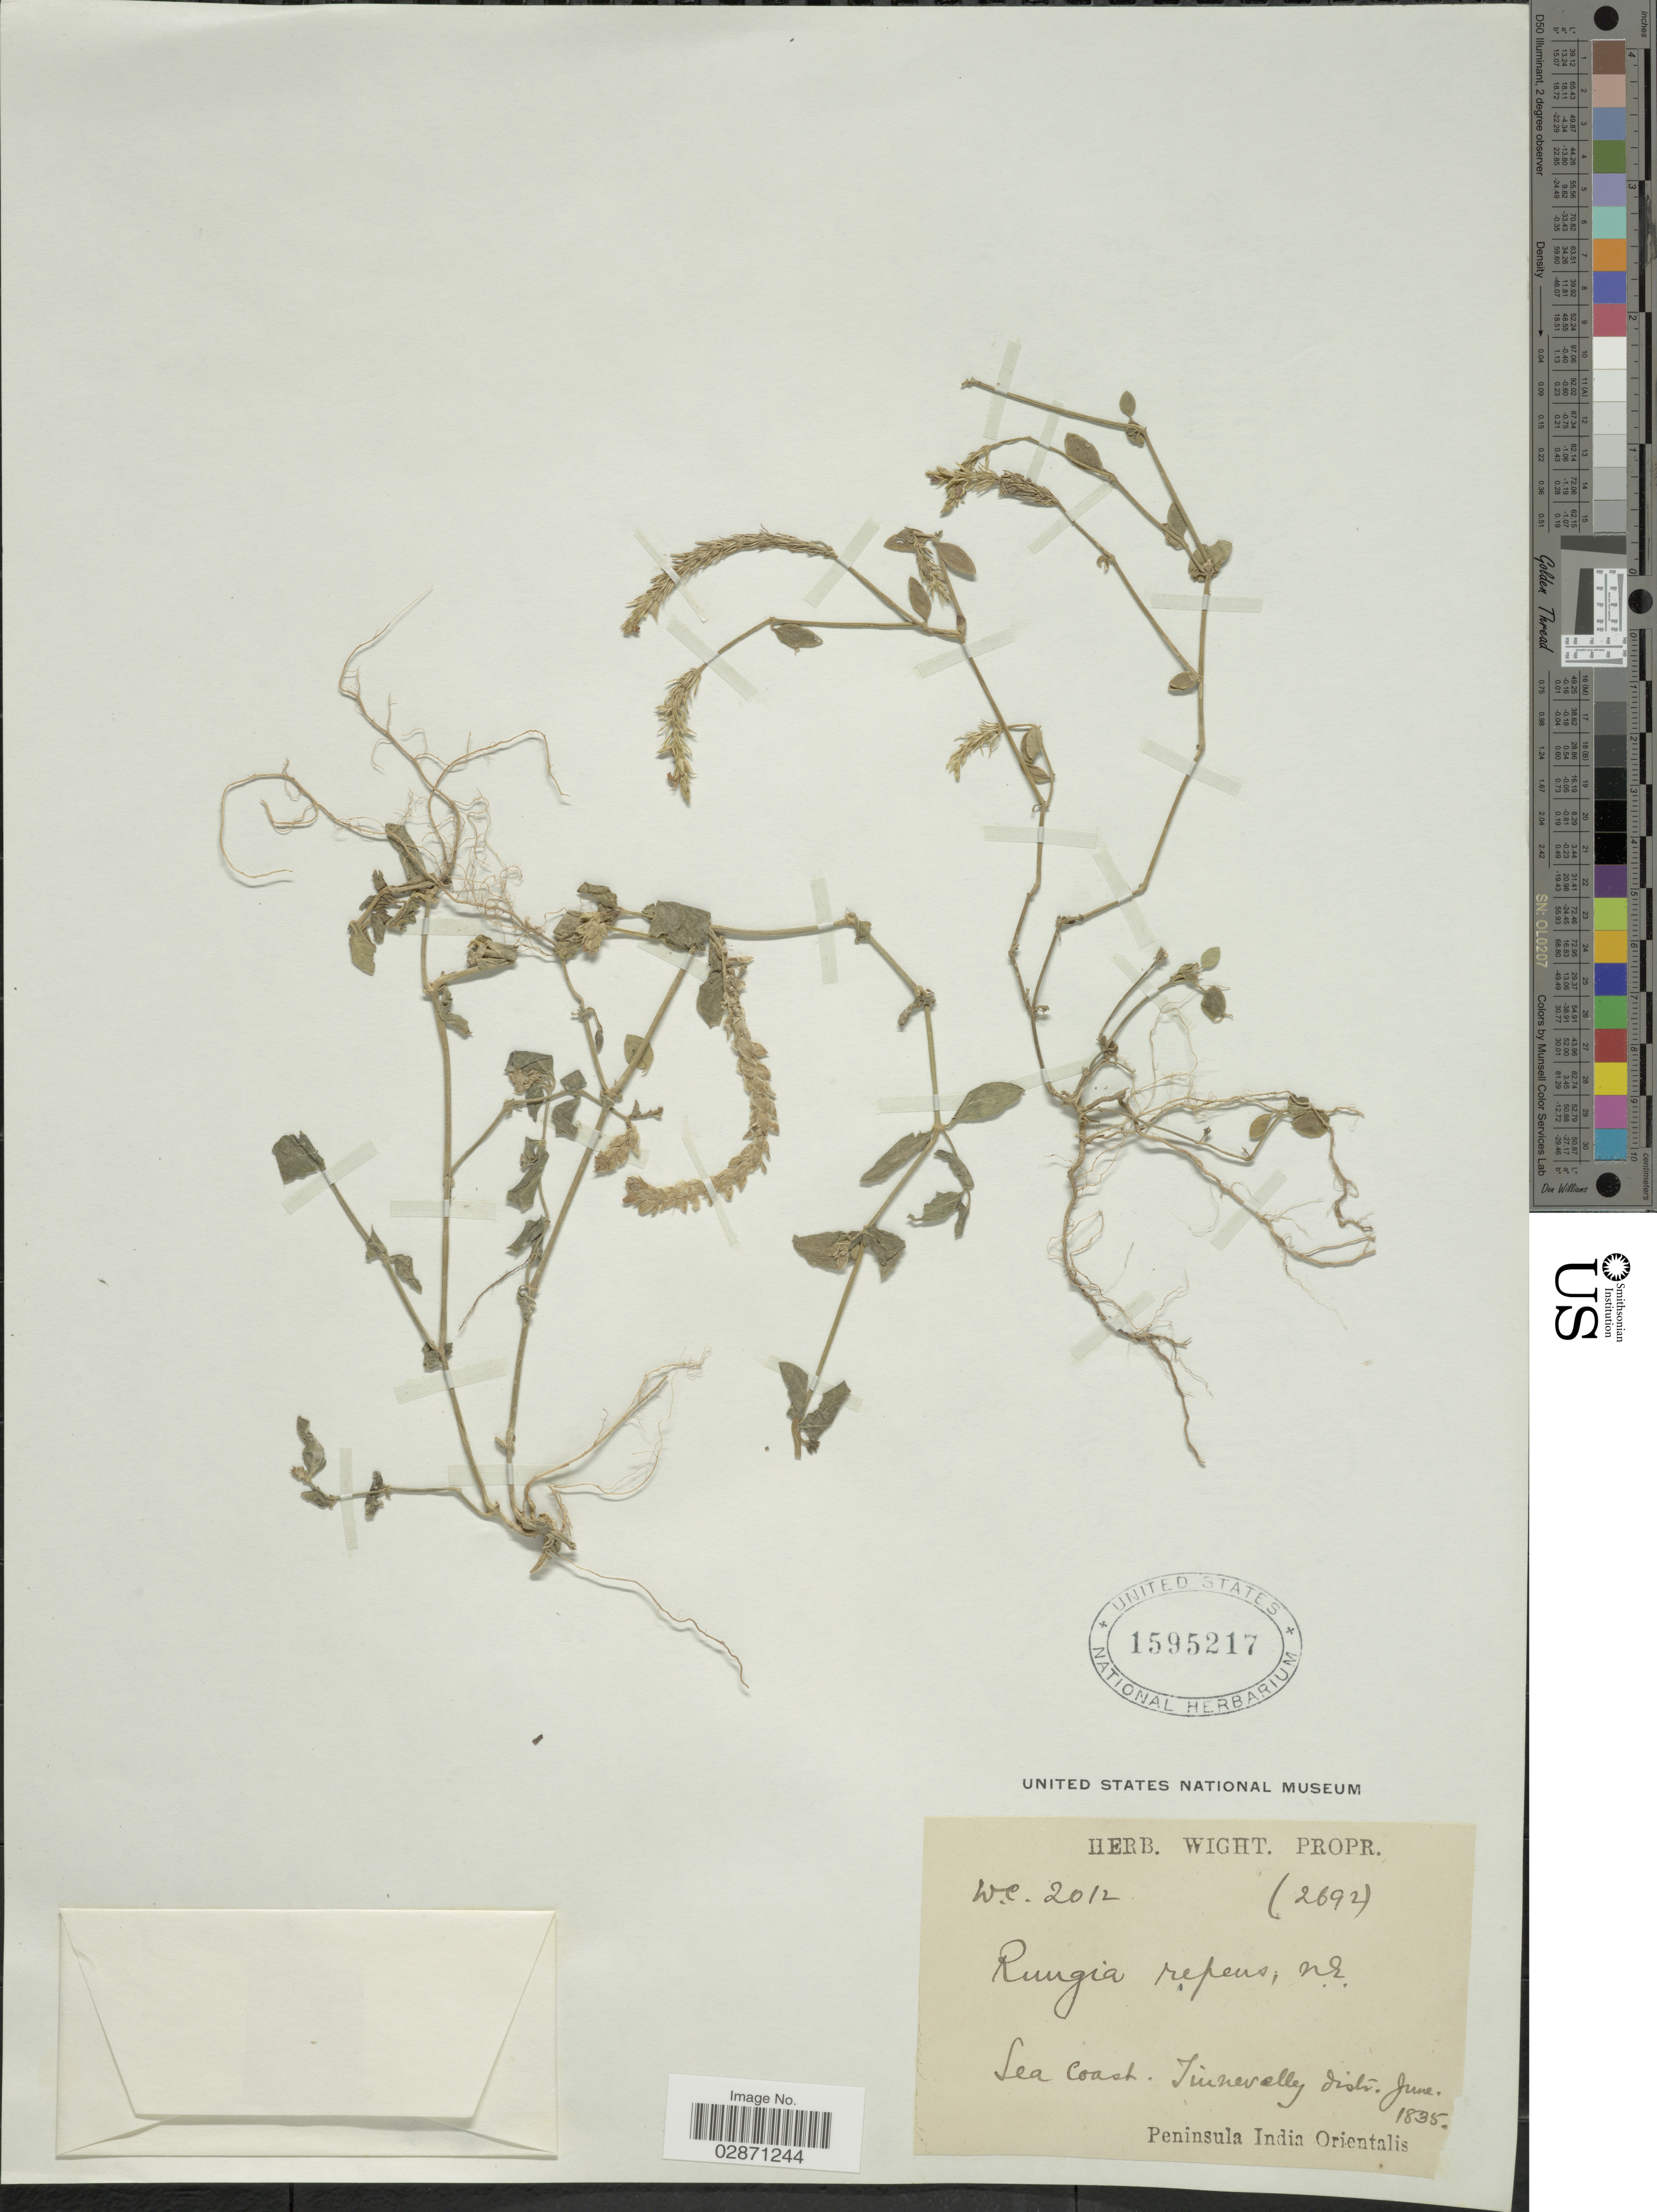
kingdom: Plantae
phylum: Tracheophyta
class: Magnoliopsida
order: Lamiales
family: Acanthaceae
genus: Rungia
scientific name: Rungia repens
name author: (L.) Nees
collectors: ex Herb. Wight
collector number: WC2012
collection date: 1835-06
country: India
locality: Sea coast. Tinnevelly distr. Peninsula India Orientalis.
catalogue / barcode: US 1595217